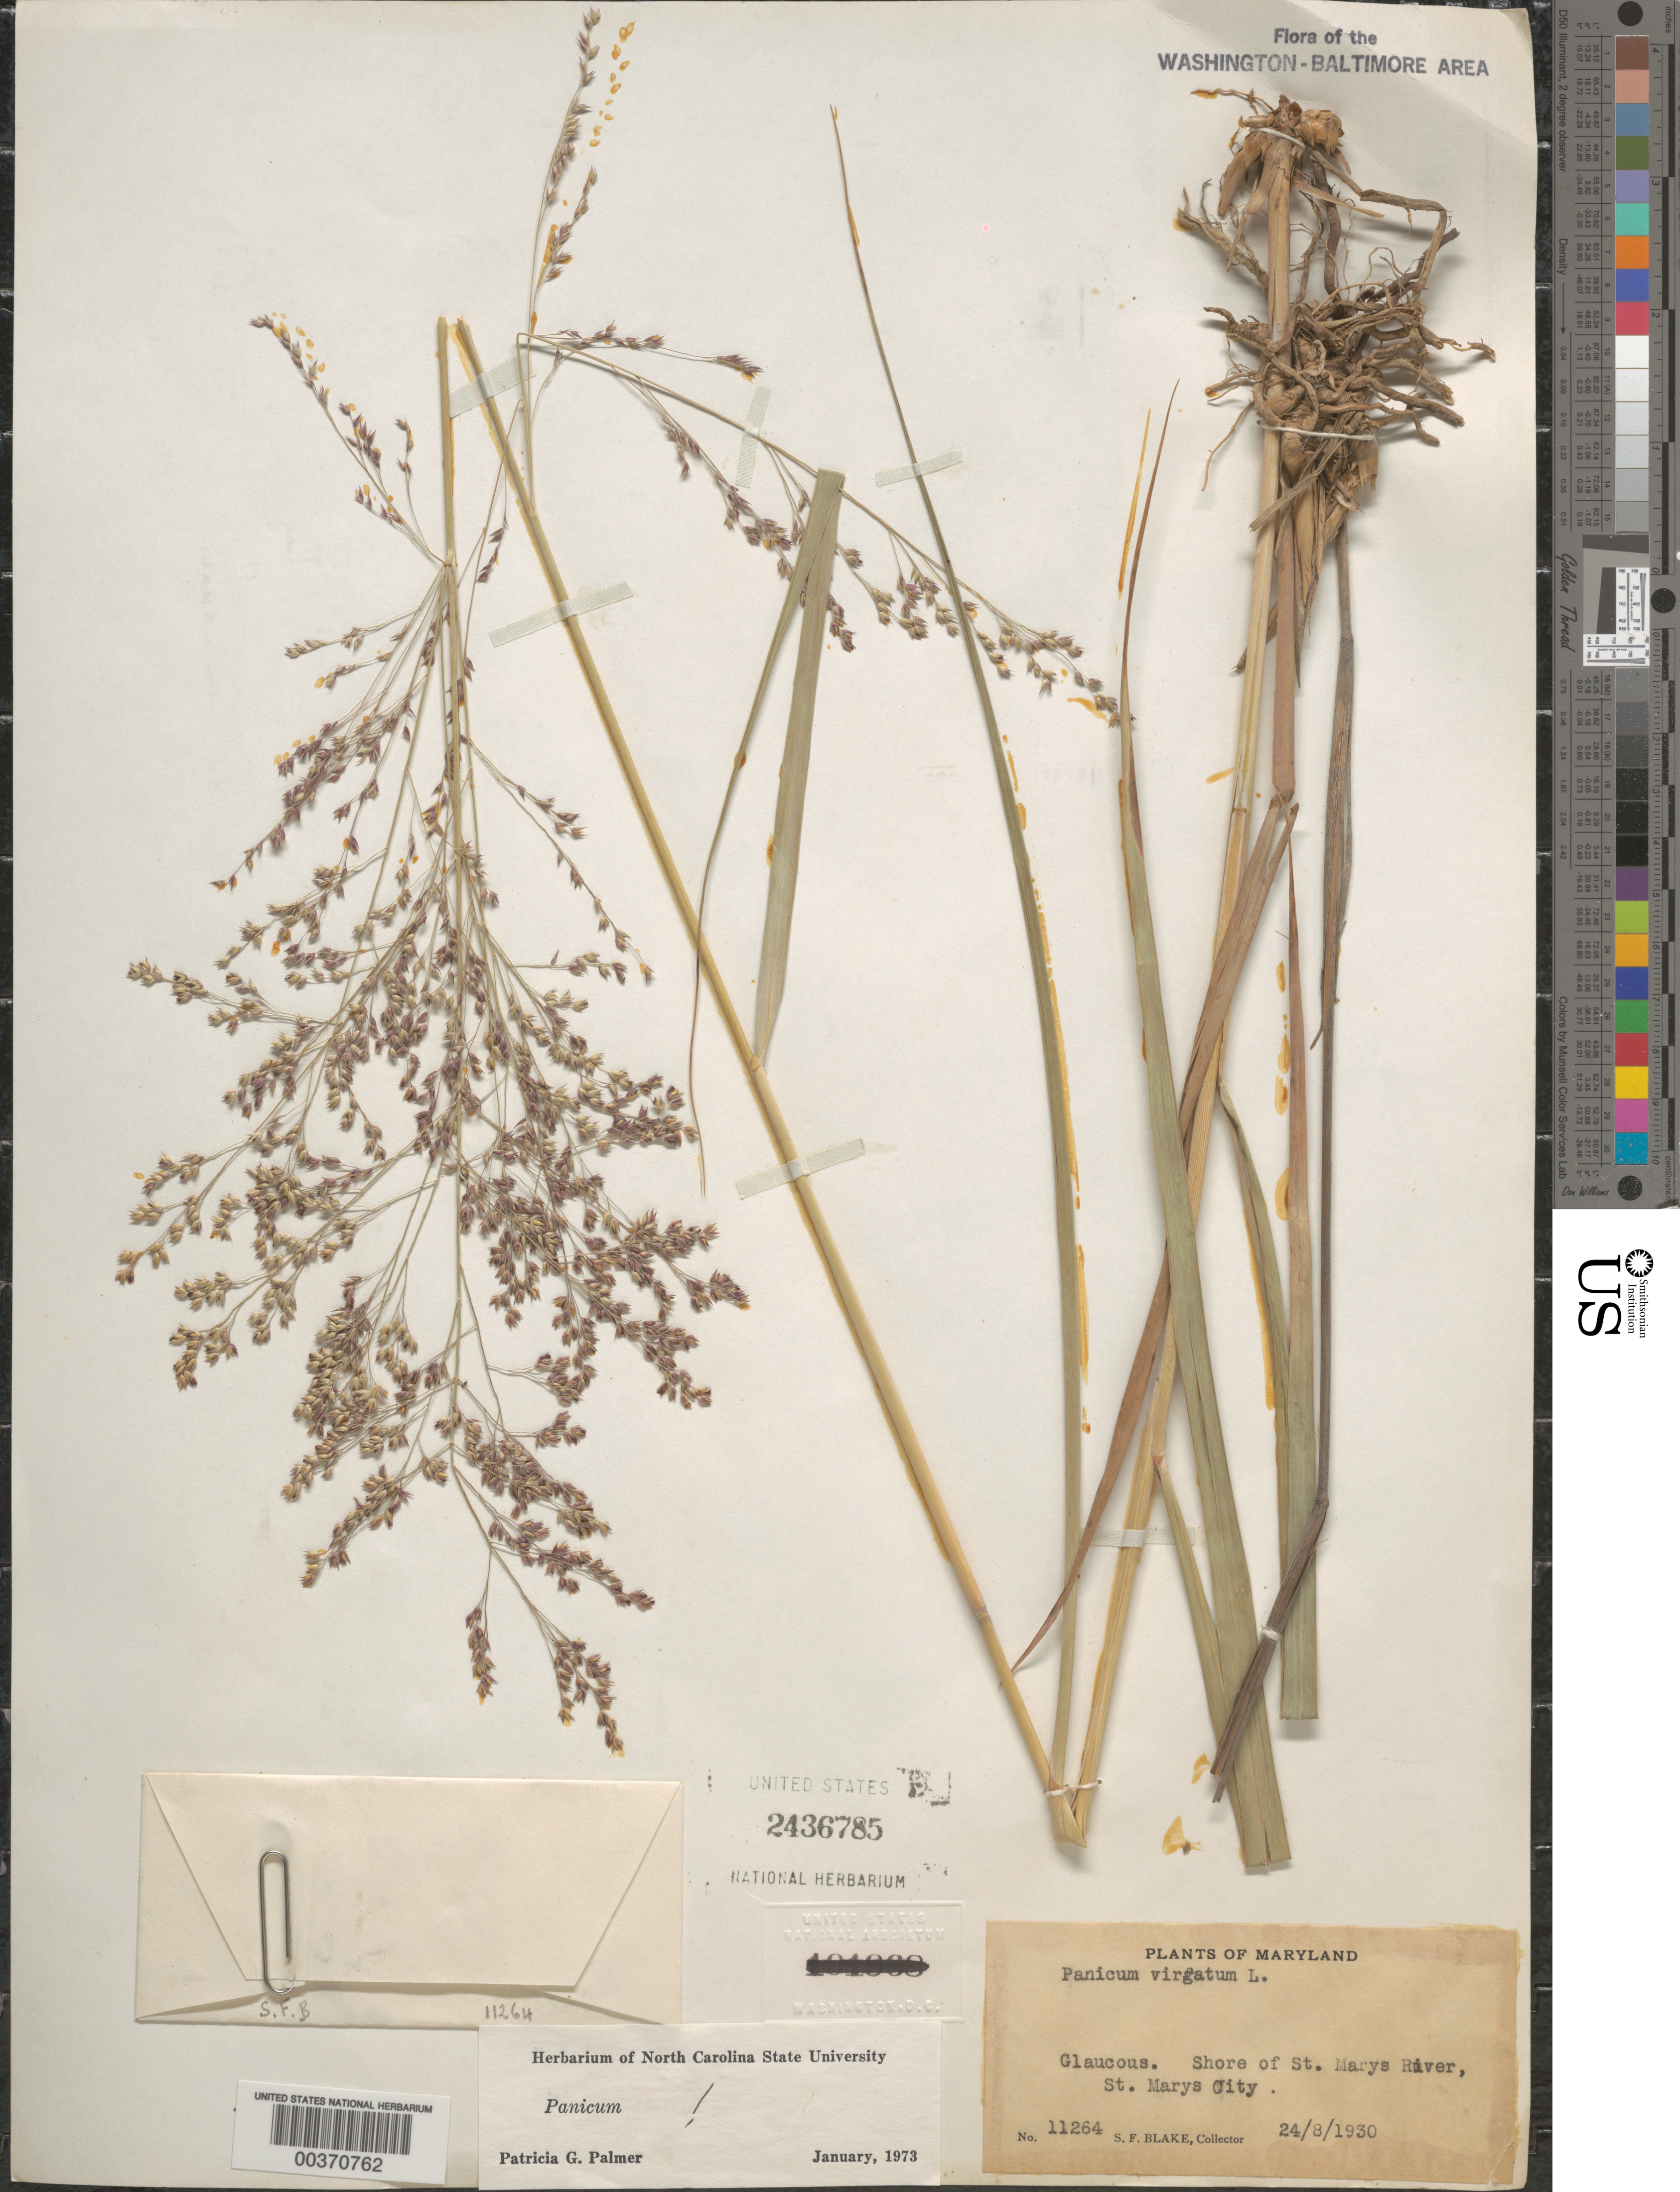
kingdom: Plantae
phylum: Tracheophyta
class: Liliopsida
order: Poales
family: Poaceae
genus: Panicum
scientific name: Panicum virgatum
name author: L.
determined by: Palmer, P. G.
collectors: S. Blake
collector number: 11264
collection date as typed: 24 Aug 1930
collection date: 1930-08-24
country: United States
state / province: Maryland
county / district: St. Mary's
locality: St. Mary's River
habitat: Shore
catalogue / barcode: US 2436785